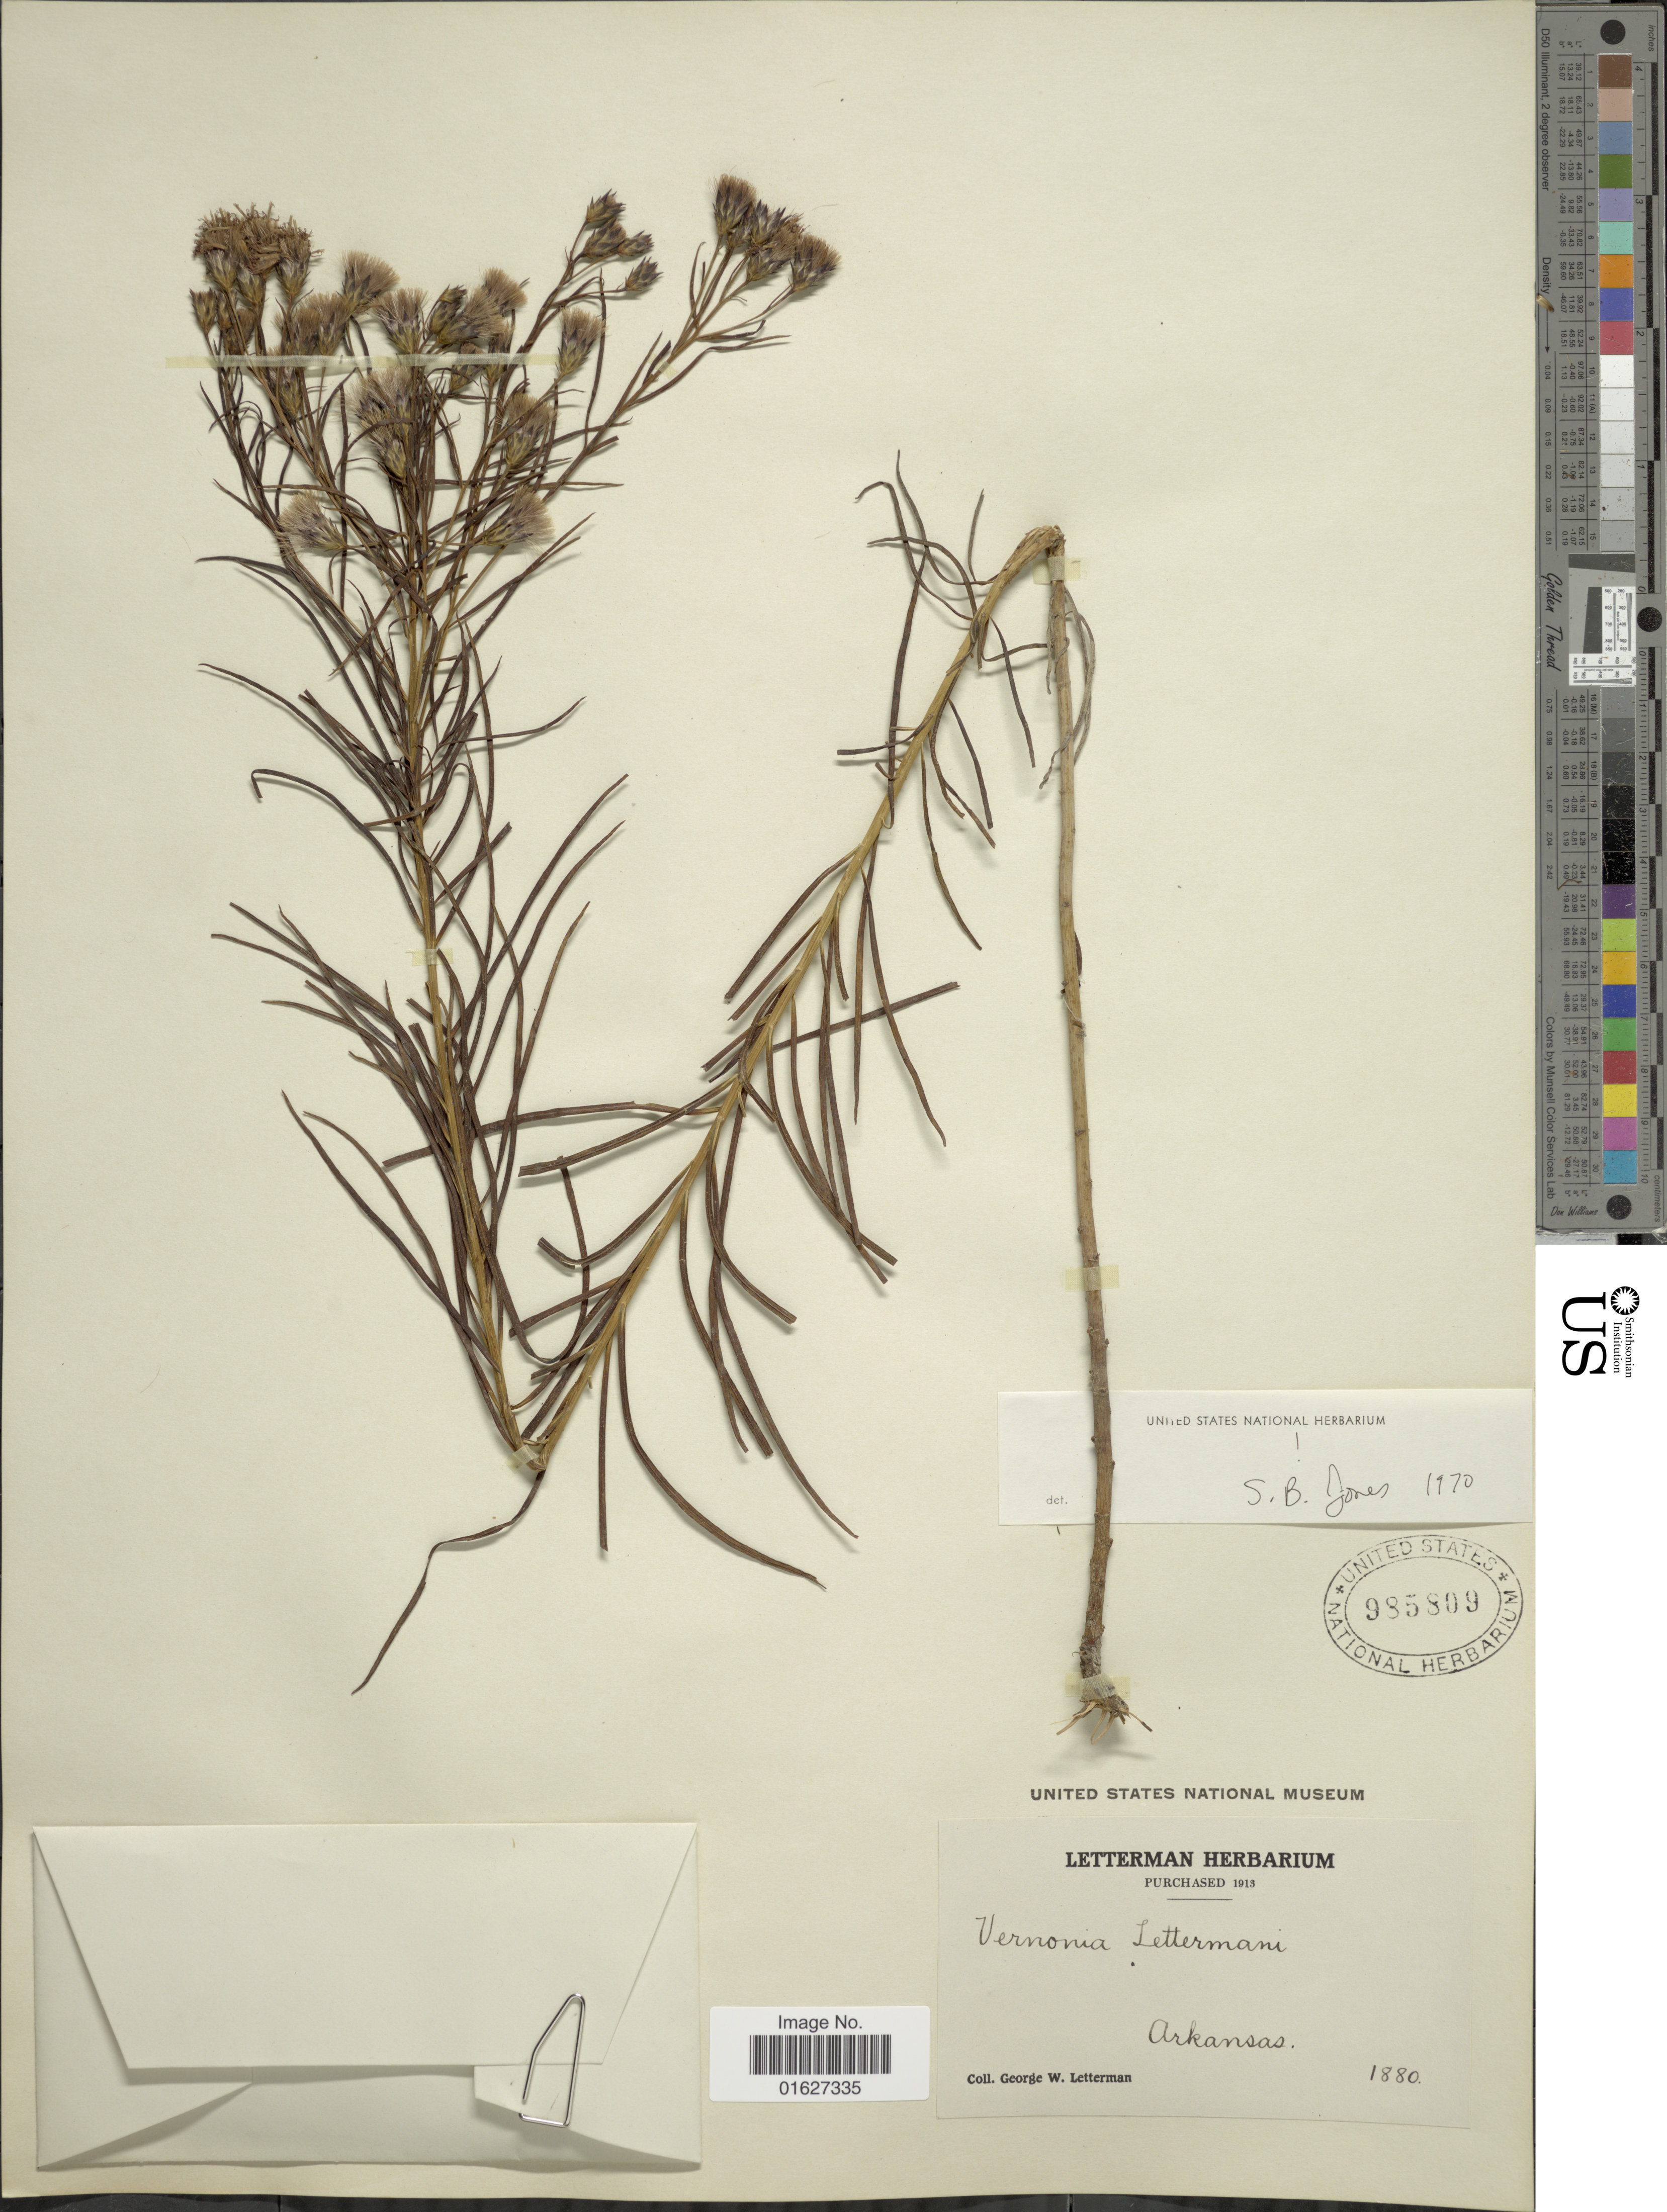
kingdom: Plantae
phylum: Tracheophyta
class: Magnoliopsida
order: Asterales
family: Asteraceae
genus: Vernonia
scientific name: Vernonia lettermannii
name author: Engelm. ex A. Gray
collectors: G. W. Letterman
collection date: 1880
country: United States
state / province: Arkansas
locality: Arkansas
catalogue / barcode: US 985809